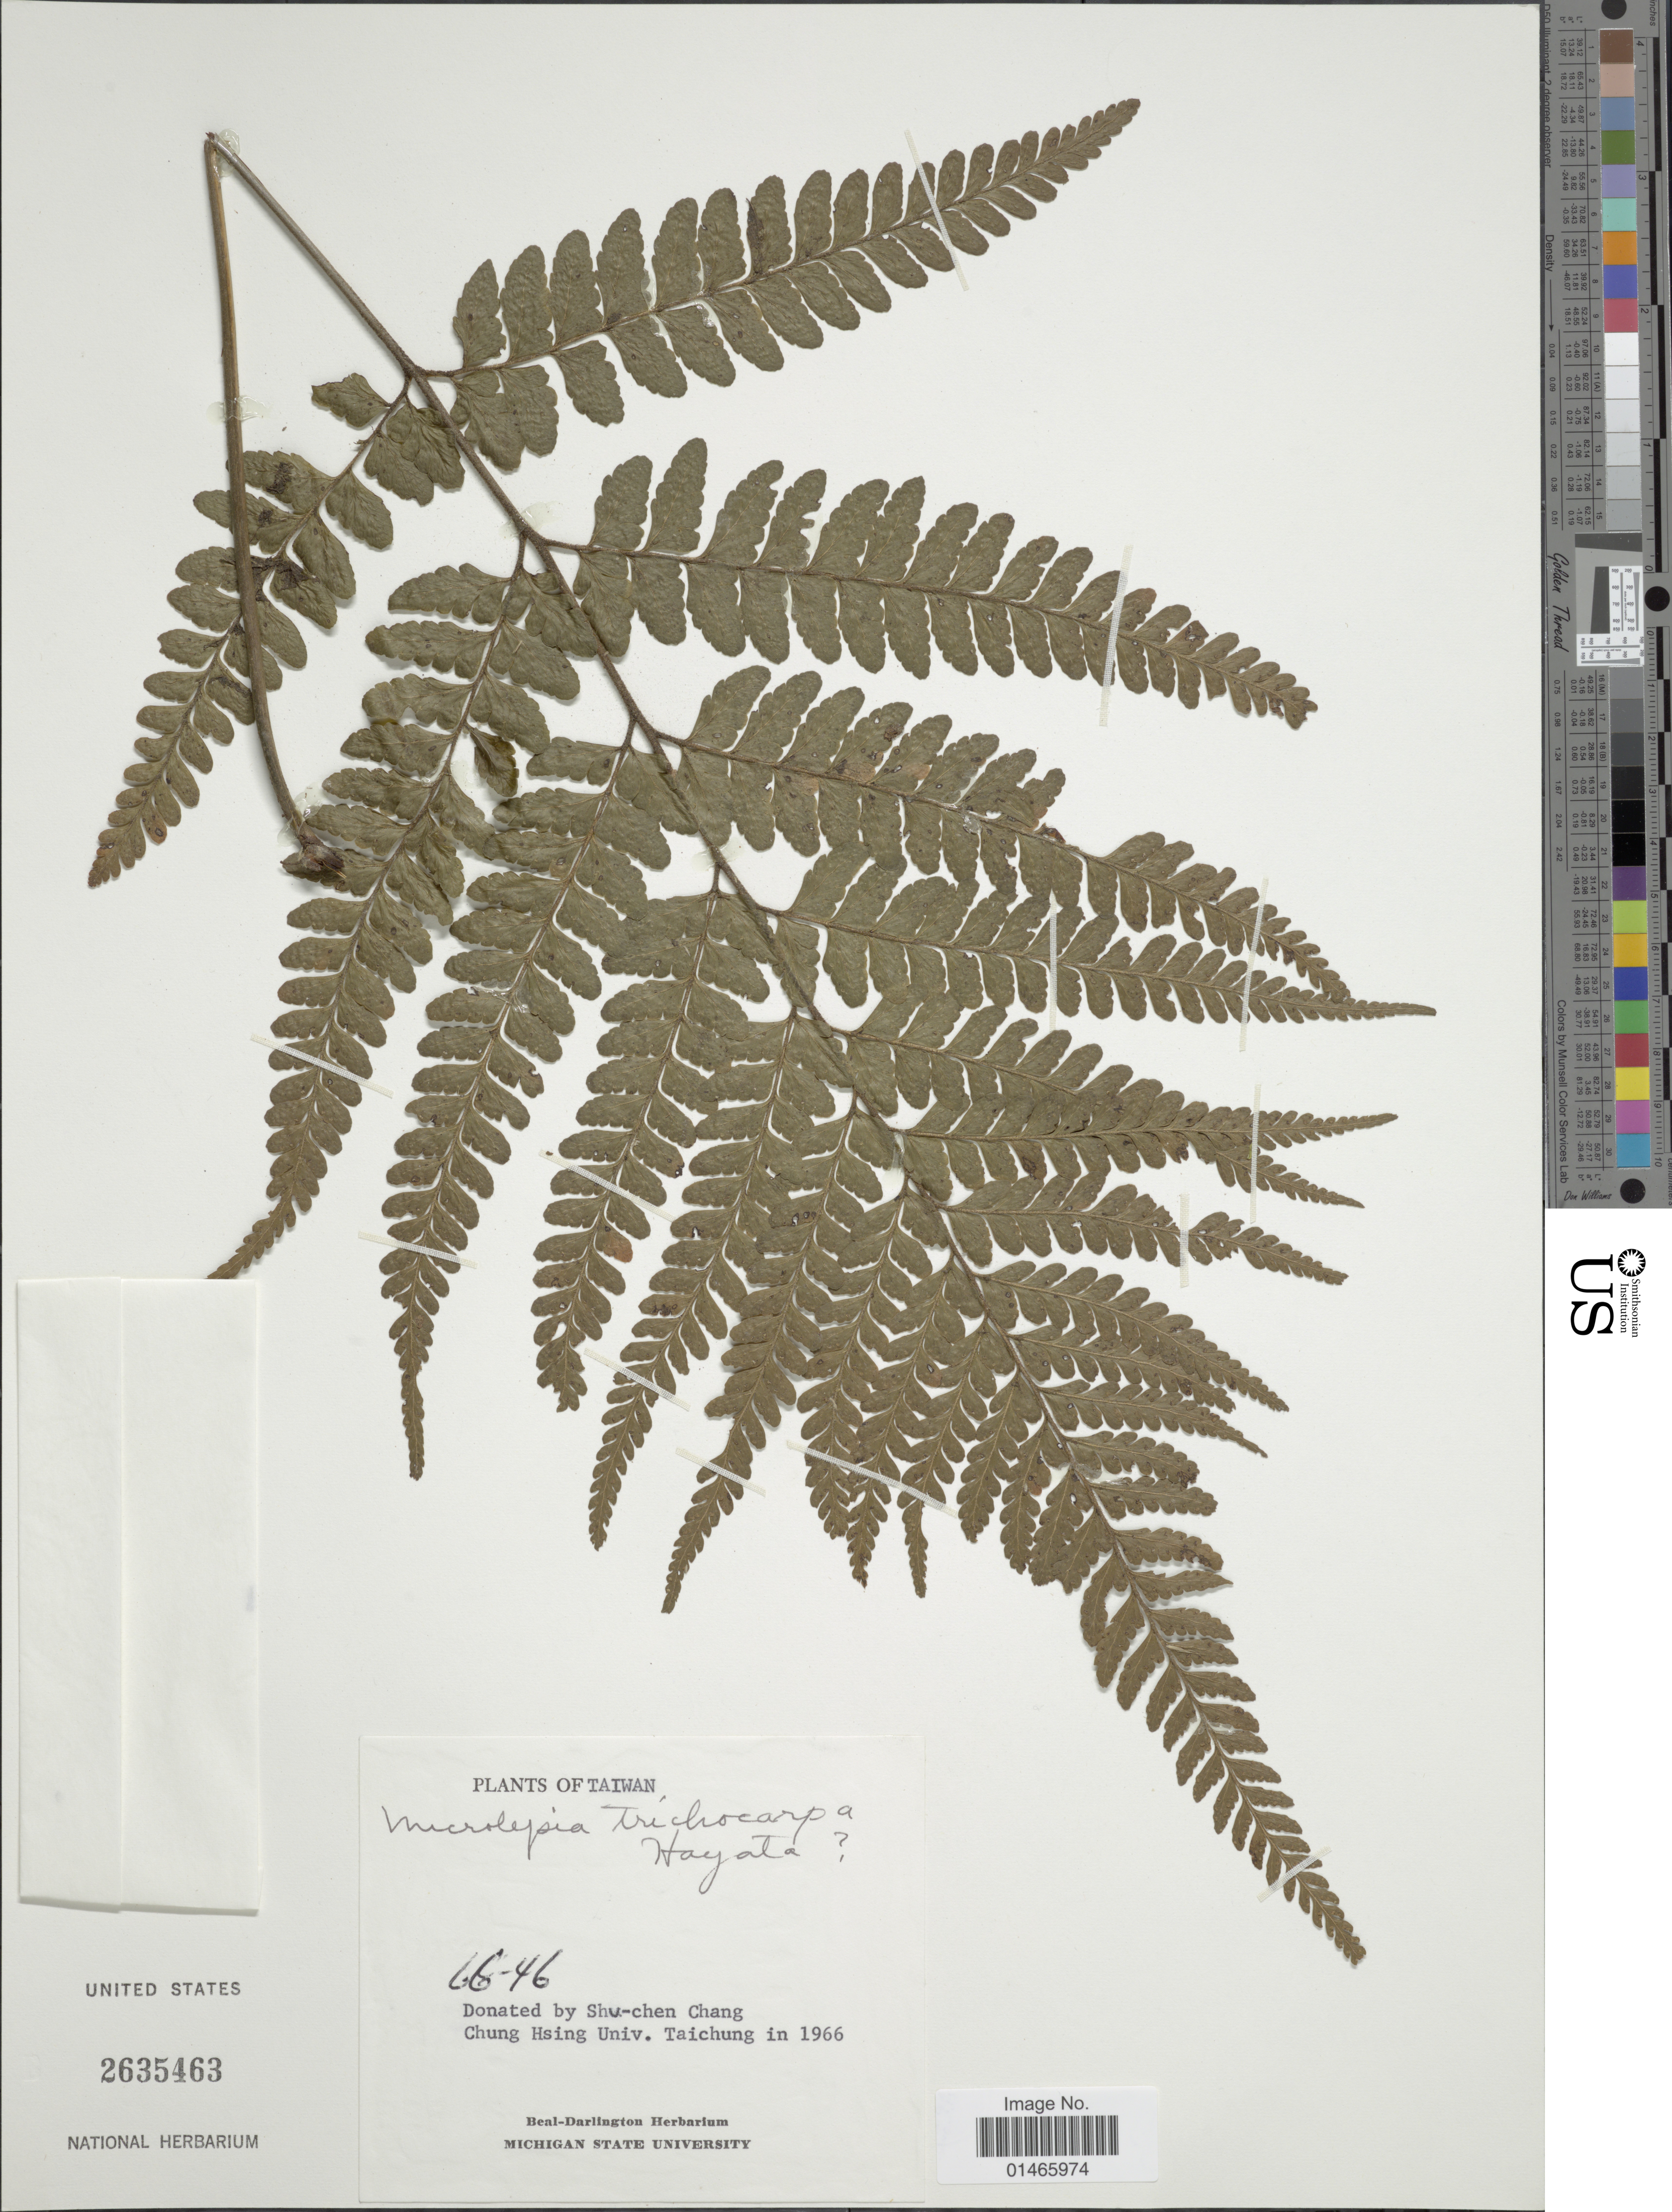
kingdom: Plantae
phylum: Tracheophyta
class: Polypodiopsida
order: Polypodiales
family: Dennstaedtiaceae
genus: Microlepia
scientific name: Microlepia trichocarpa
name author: Hayata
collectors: ex herb. Beal-Darlington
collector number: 66-46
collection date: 1966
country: Taiwan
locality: Plants of Taiwan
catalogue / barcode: US 2635463